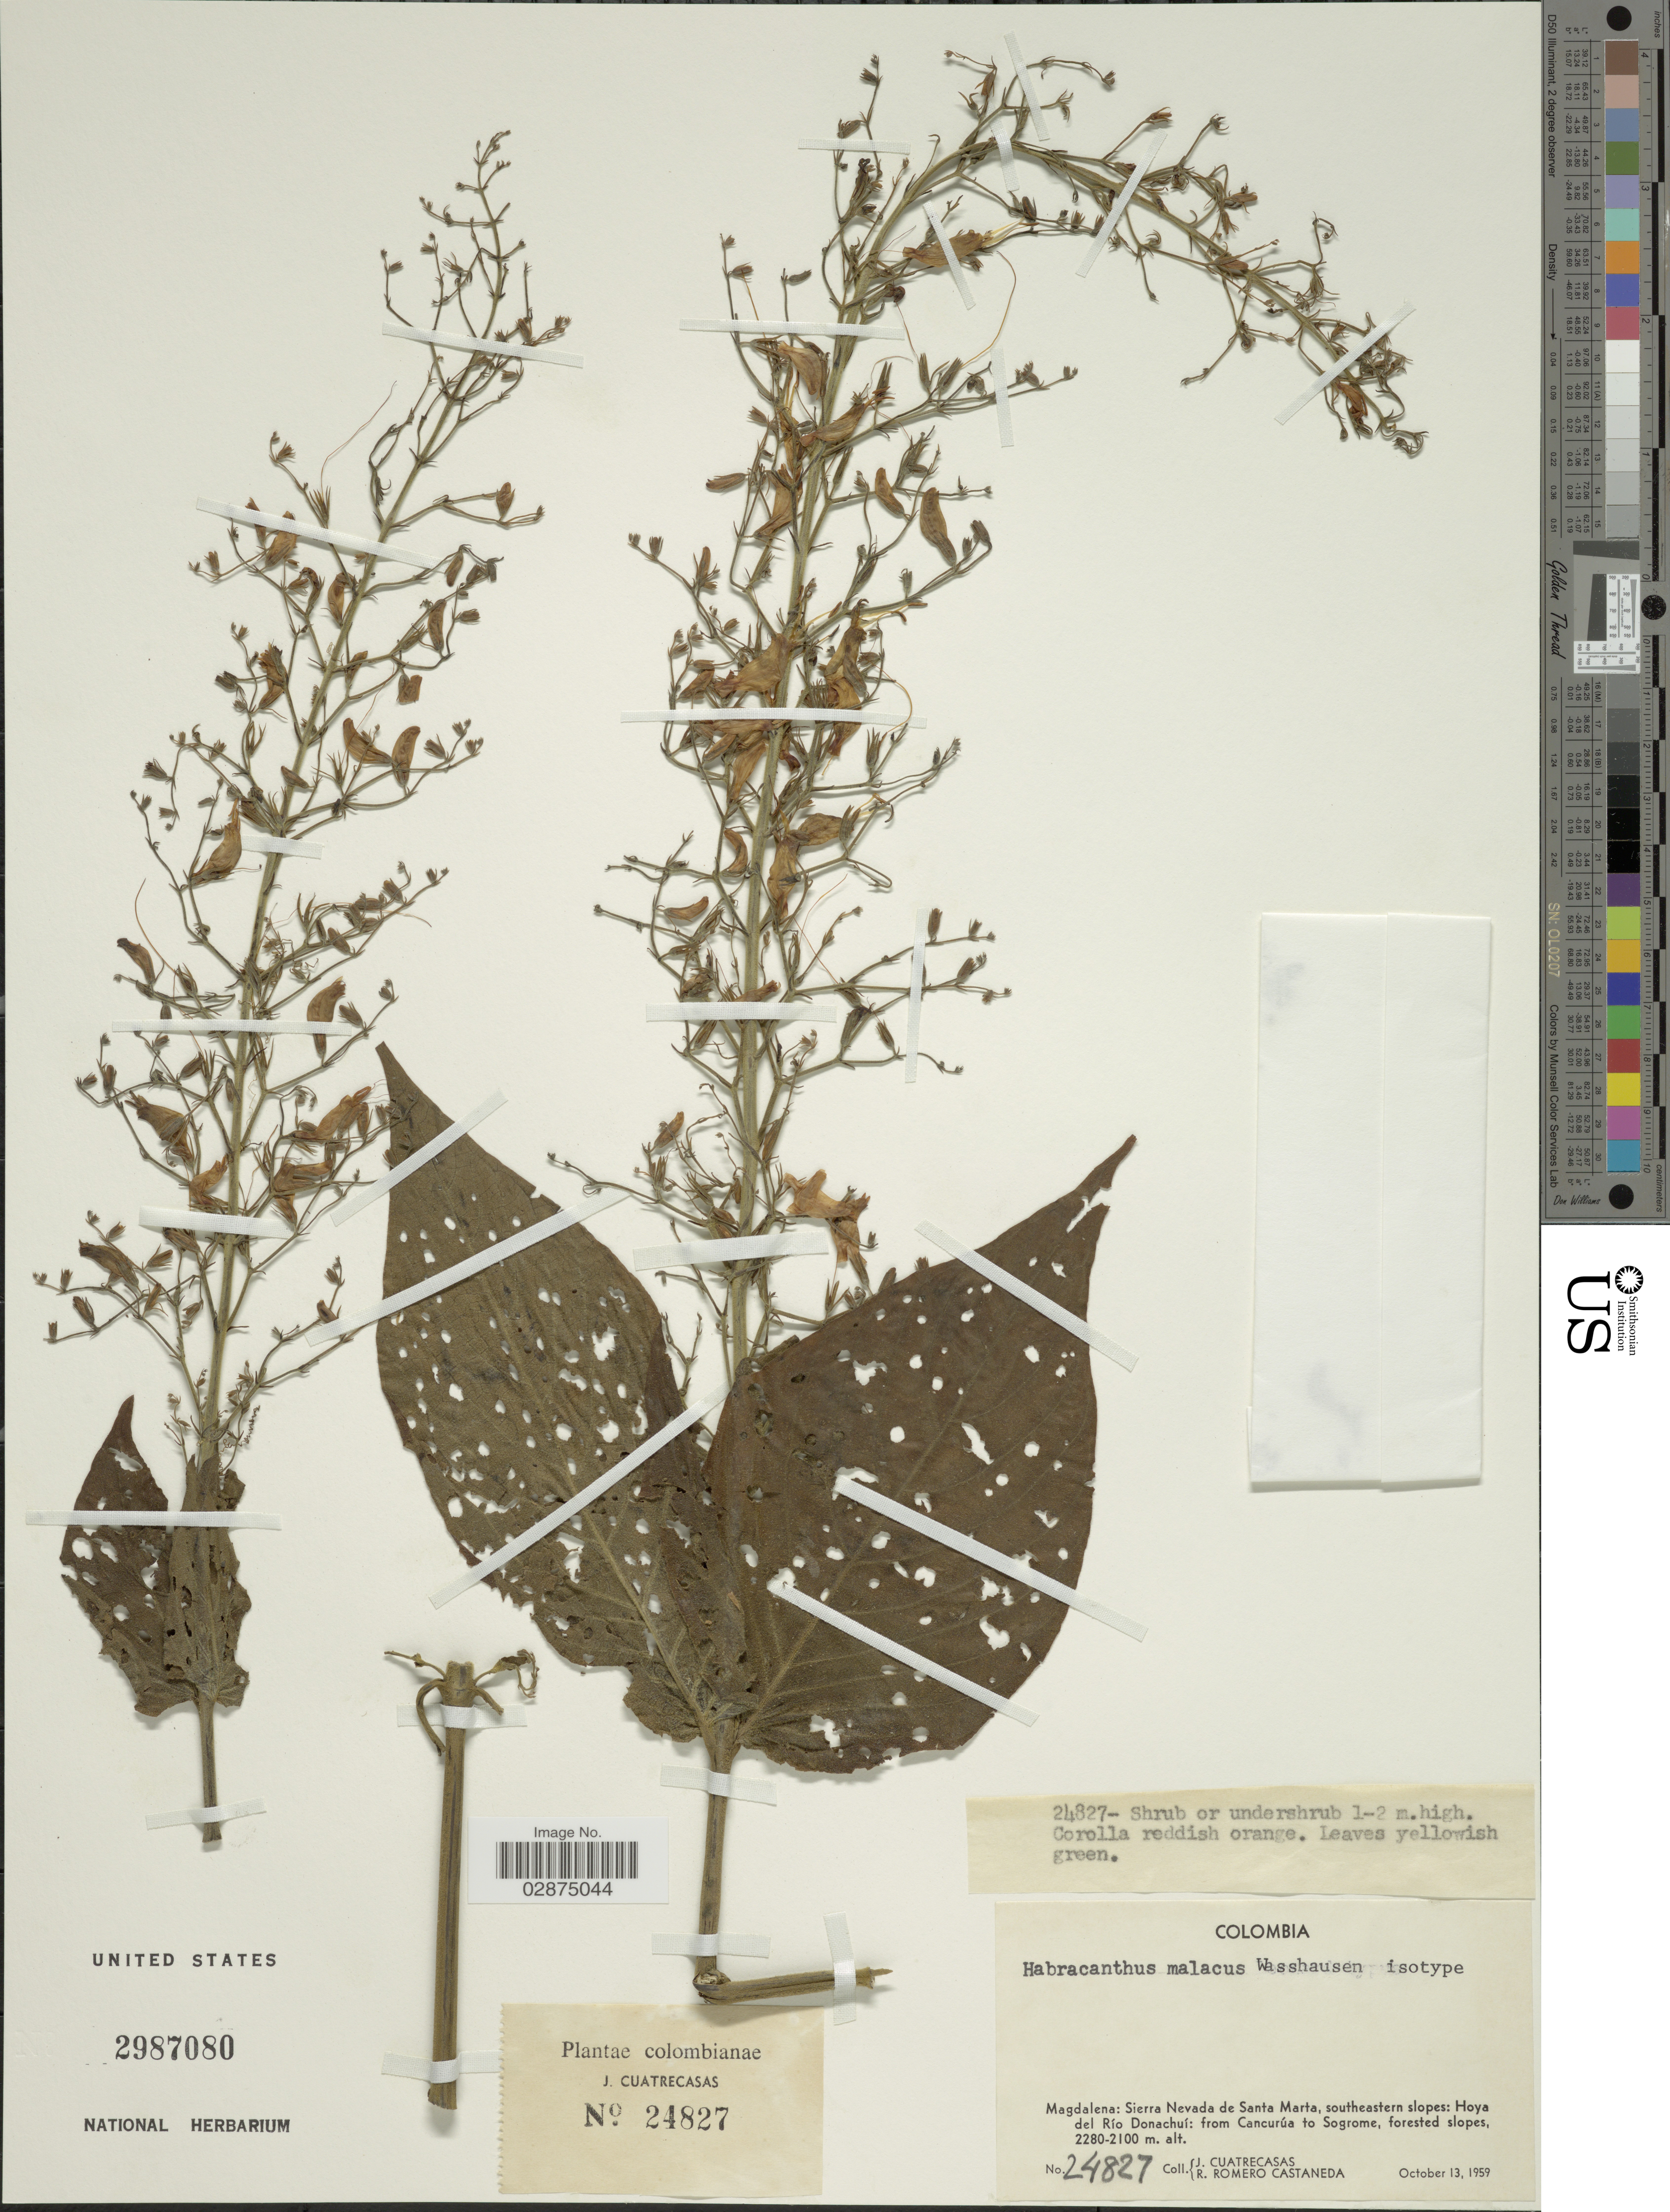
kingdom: Plantae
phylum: Tracheophyta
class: Magnoliopsida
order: Lamiales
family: Acanthaceae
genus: Habracanthus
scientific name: Habracanthus malacus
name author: Wassh.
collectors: J. Cuatrecasas & R. Romero Castañeda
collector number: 24827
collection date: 1959-10-13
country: Colombia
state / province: Magdalena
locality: Sierra Nevada de Santa Marta, southeastern slopes: Hoya del Río Donachuí: from Cancurúa to Sogrome, forested slopes.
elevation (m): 2100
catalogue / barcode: US 2987080